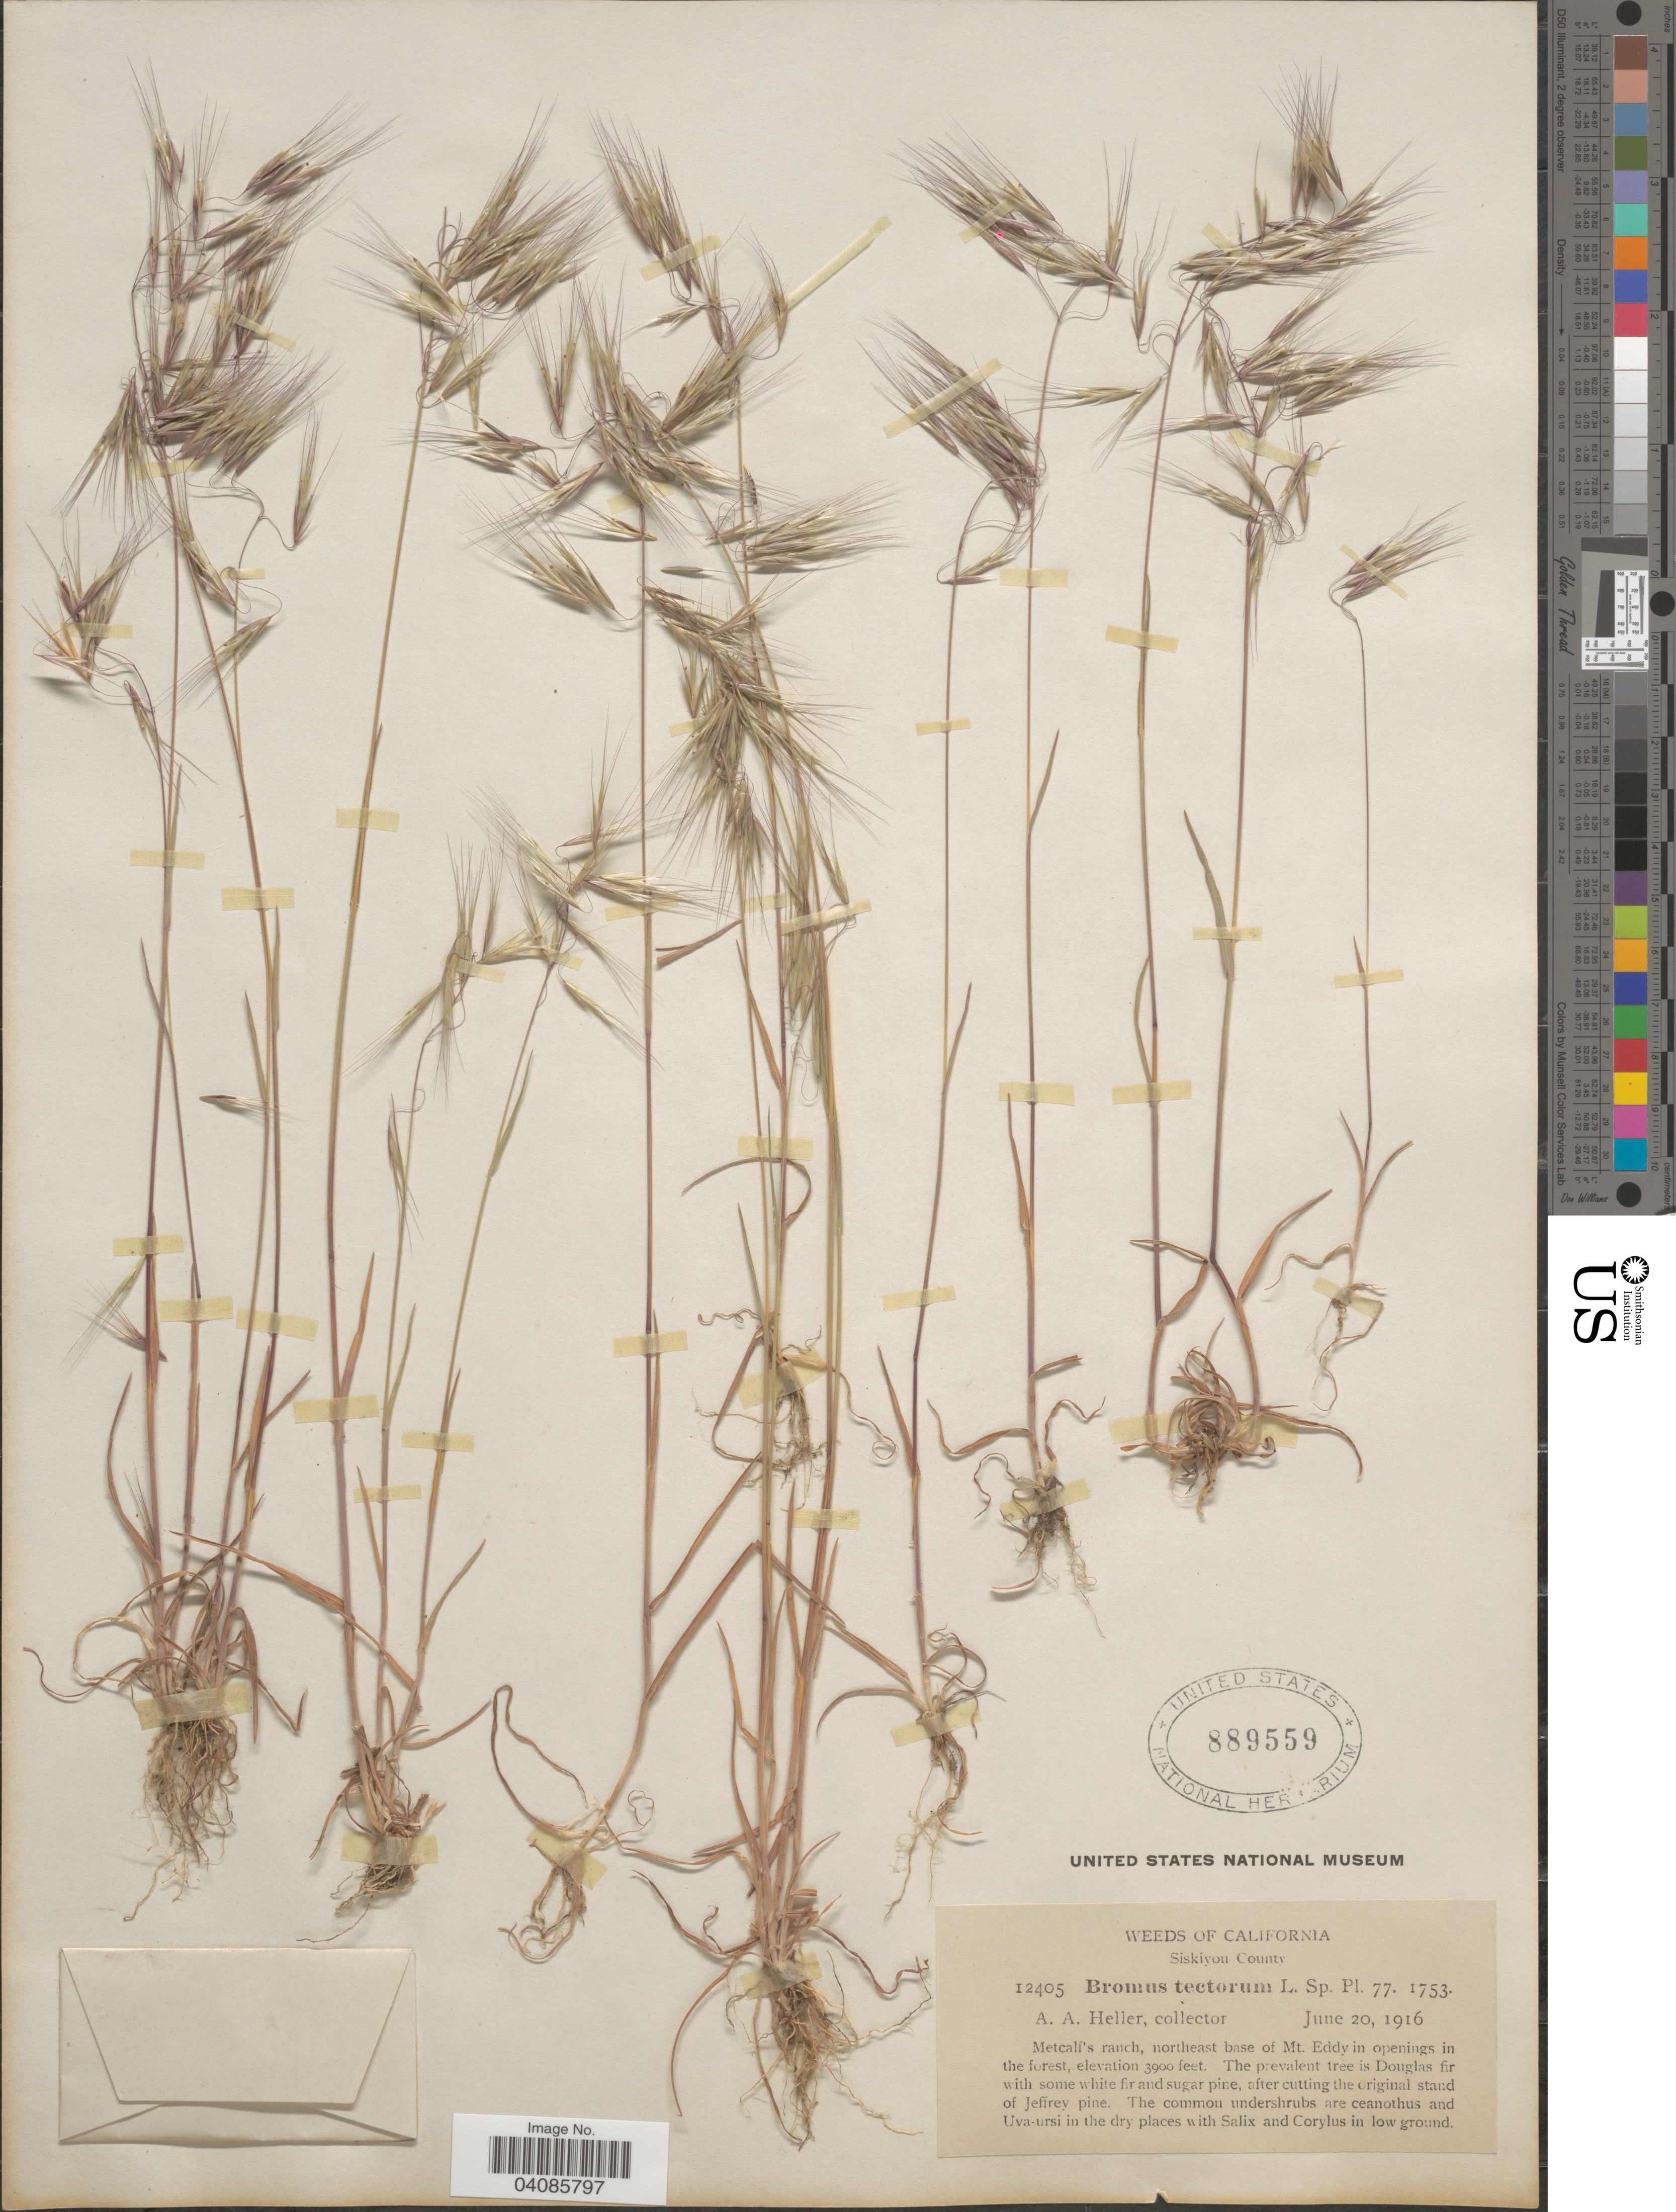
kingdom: Plantae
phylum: Tracheophyta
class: Liliopsida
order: Poales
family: Poaceae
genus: Bromus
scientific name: Bromus tectorum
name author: L.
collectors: A. A. Heller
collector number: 12405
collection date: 1916-06-20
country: United States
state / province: California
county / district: Siskiyou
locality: Siskiyou County. Metcalf's ranch, northeast base of Mt. Eddy in openings in the forest.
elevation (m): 1189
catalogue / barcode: US 889559